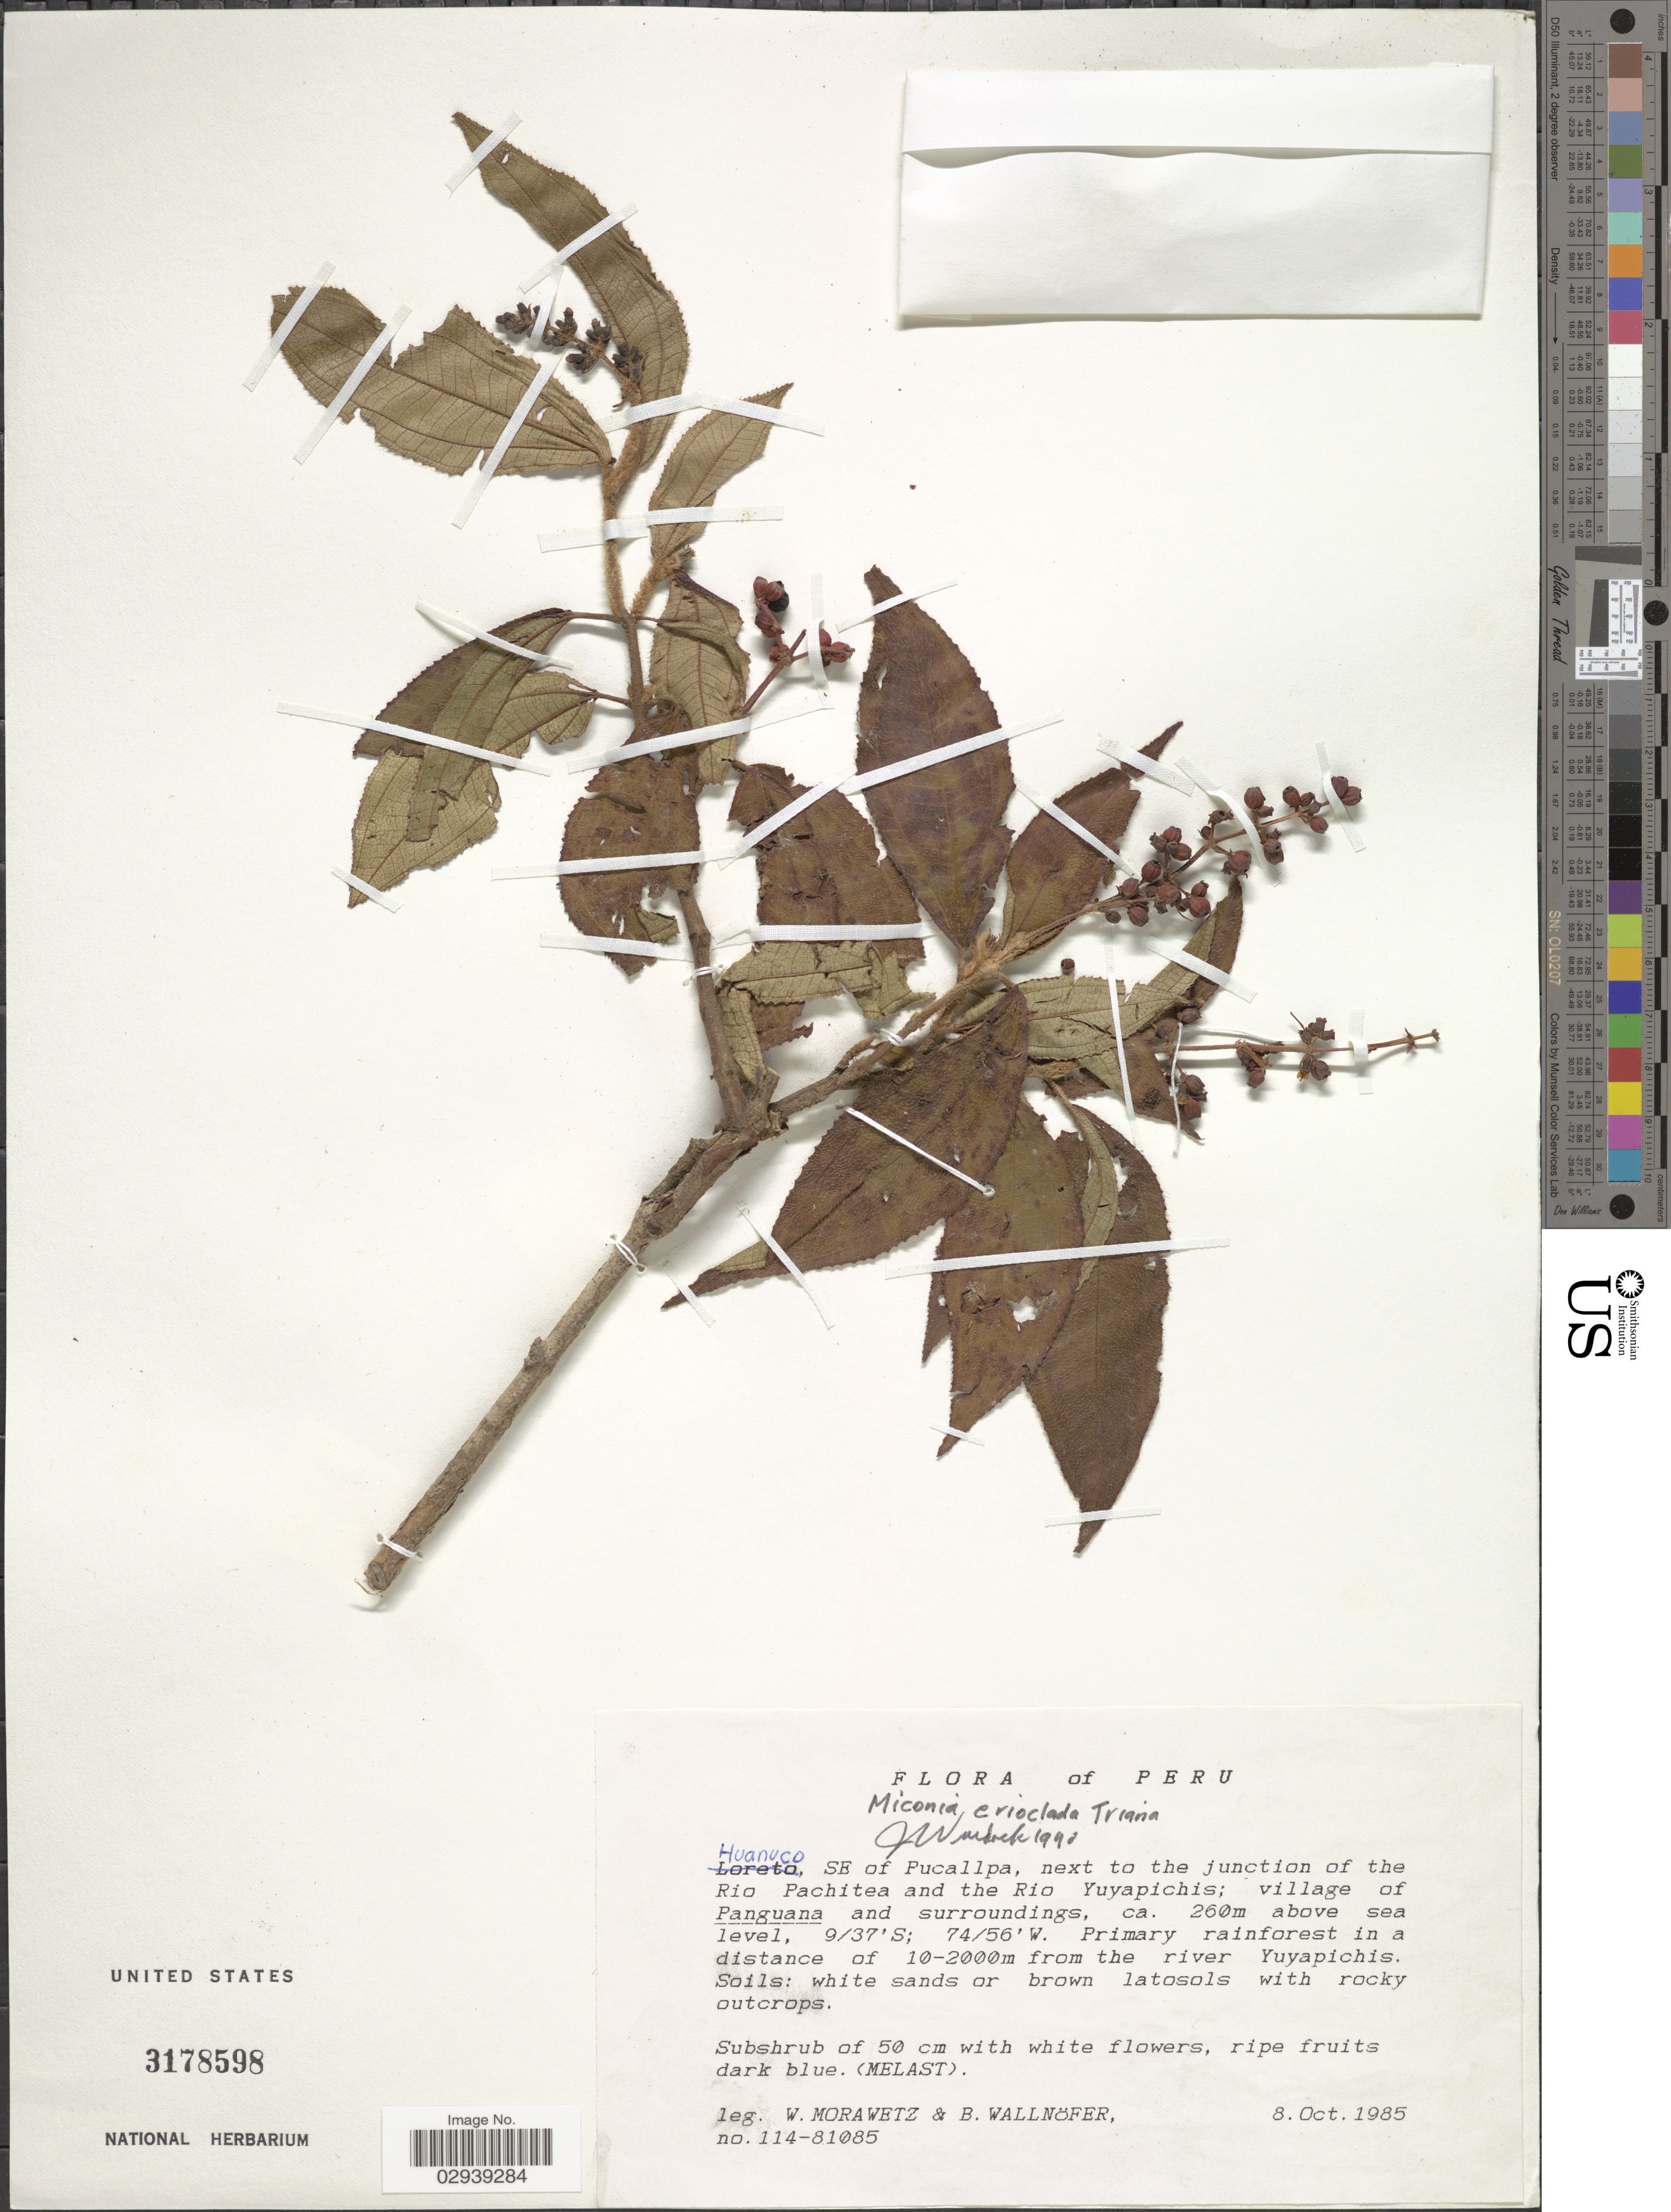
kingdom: Plantae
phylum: Tracheophyta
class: Magnoliopsida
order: Myrtales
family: Melastomataceae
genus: Miconia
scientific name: Miconia erioclada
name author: Triana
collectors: W. Morawetz & B. Wallnöfer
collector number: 114-81085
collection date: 1985-10-08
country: Peru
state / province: Huánuco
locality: SE of Pucallpa, next to the junction of the Rio Pachitea and the Rio Yuyapichis; village of Panguana and surroundings.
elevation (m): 260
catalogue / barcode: US 3178598